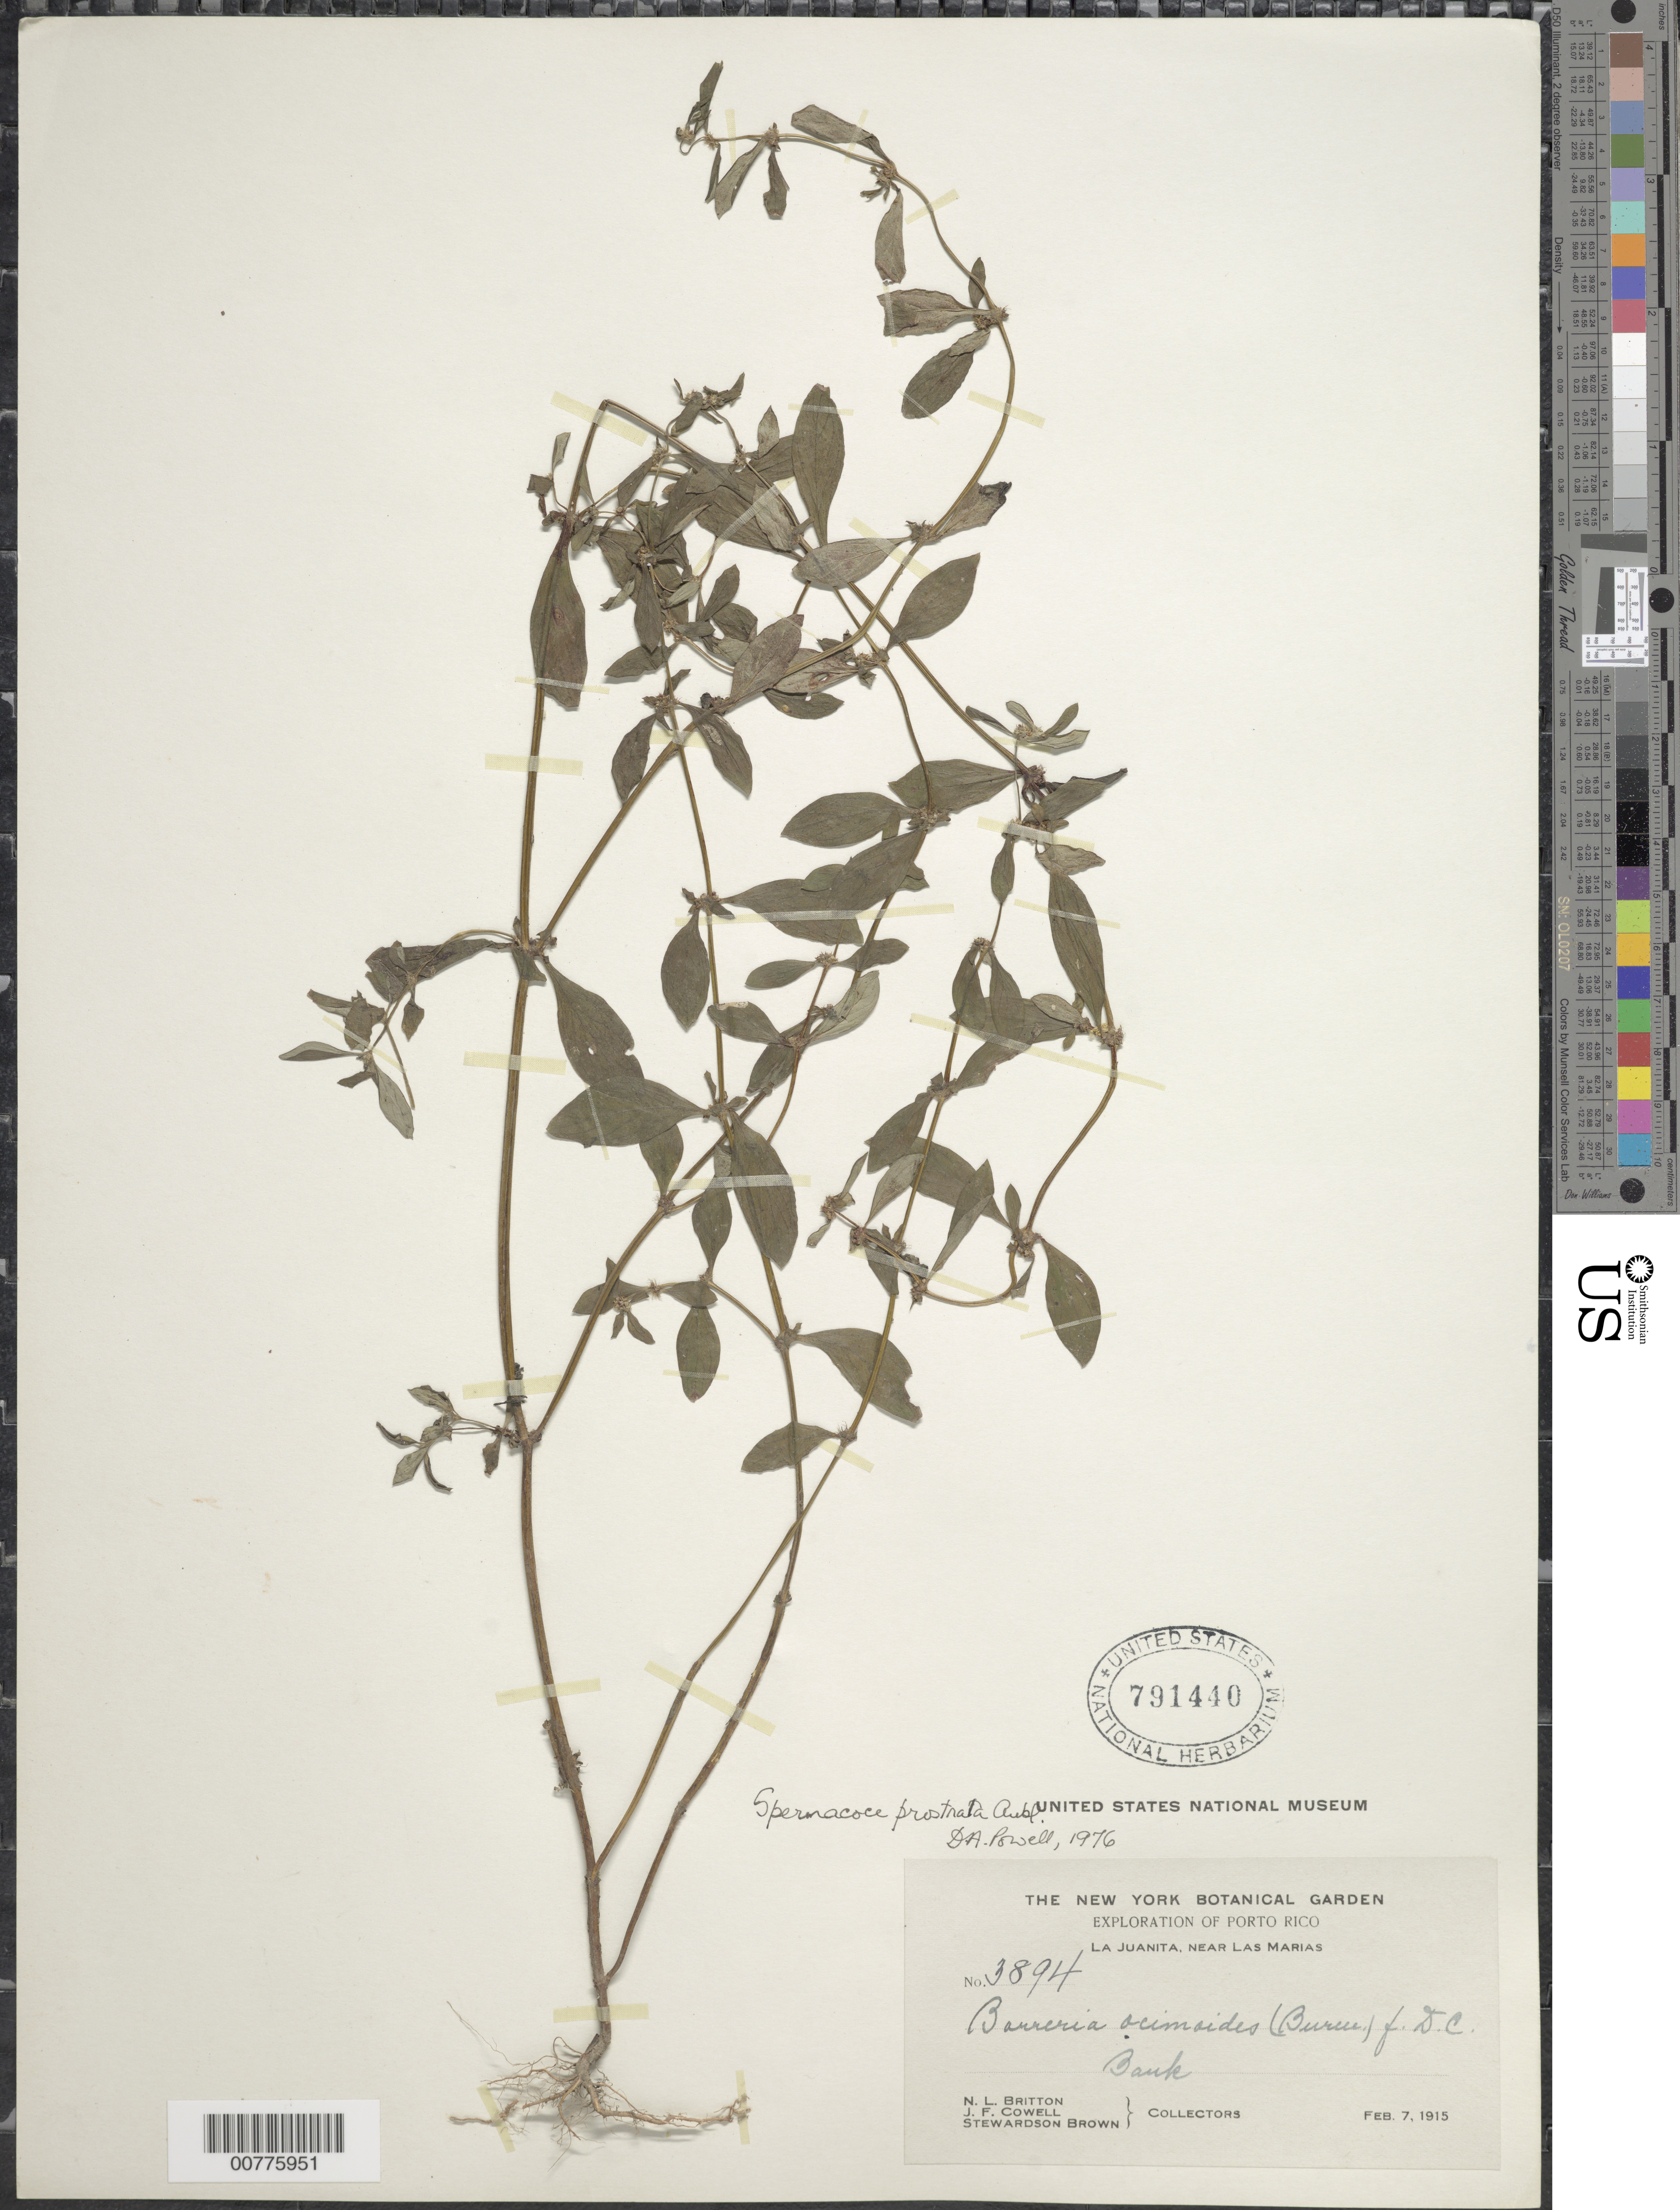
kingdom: Plantae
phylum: Tracheophyta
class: Magnoliopsida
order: Gentianales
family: Rubiaceae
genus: Spermacoce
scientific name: Spermacoce prostrata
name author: Aubl.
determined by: Powell, A.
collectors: N. Britton, J. F. Cowell & S. Brown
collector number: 3894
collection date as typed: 07 Feb 1915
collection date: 1915-02-07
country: Puerto Rico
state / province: Las Marías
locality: La Juanita, near Las Marias. Bank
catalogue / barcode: US 791440